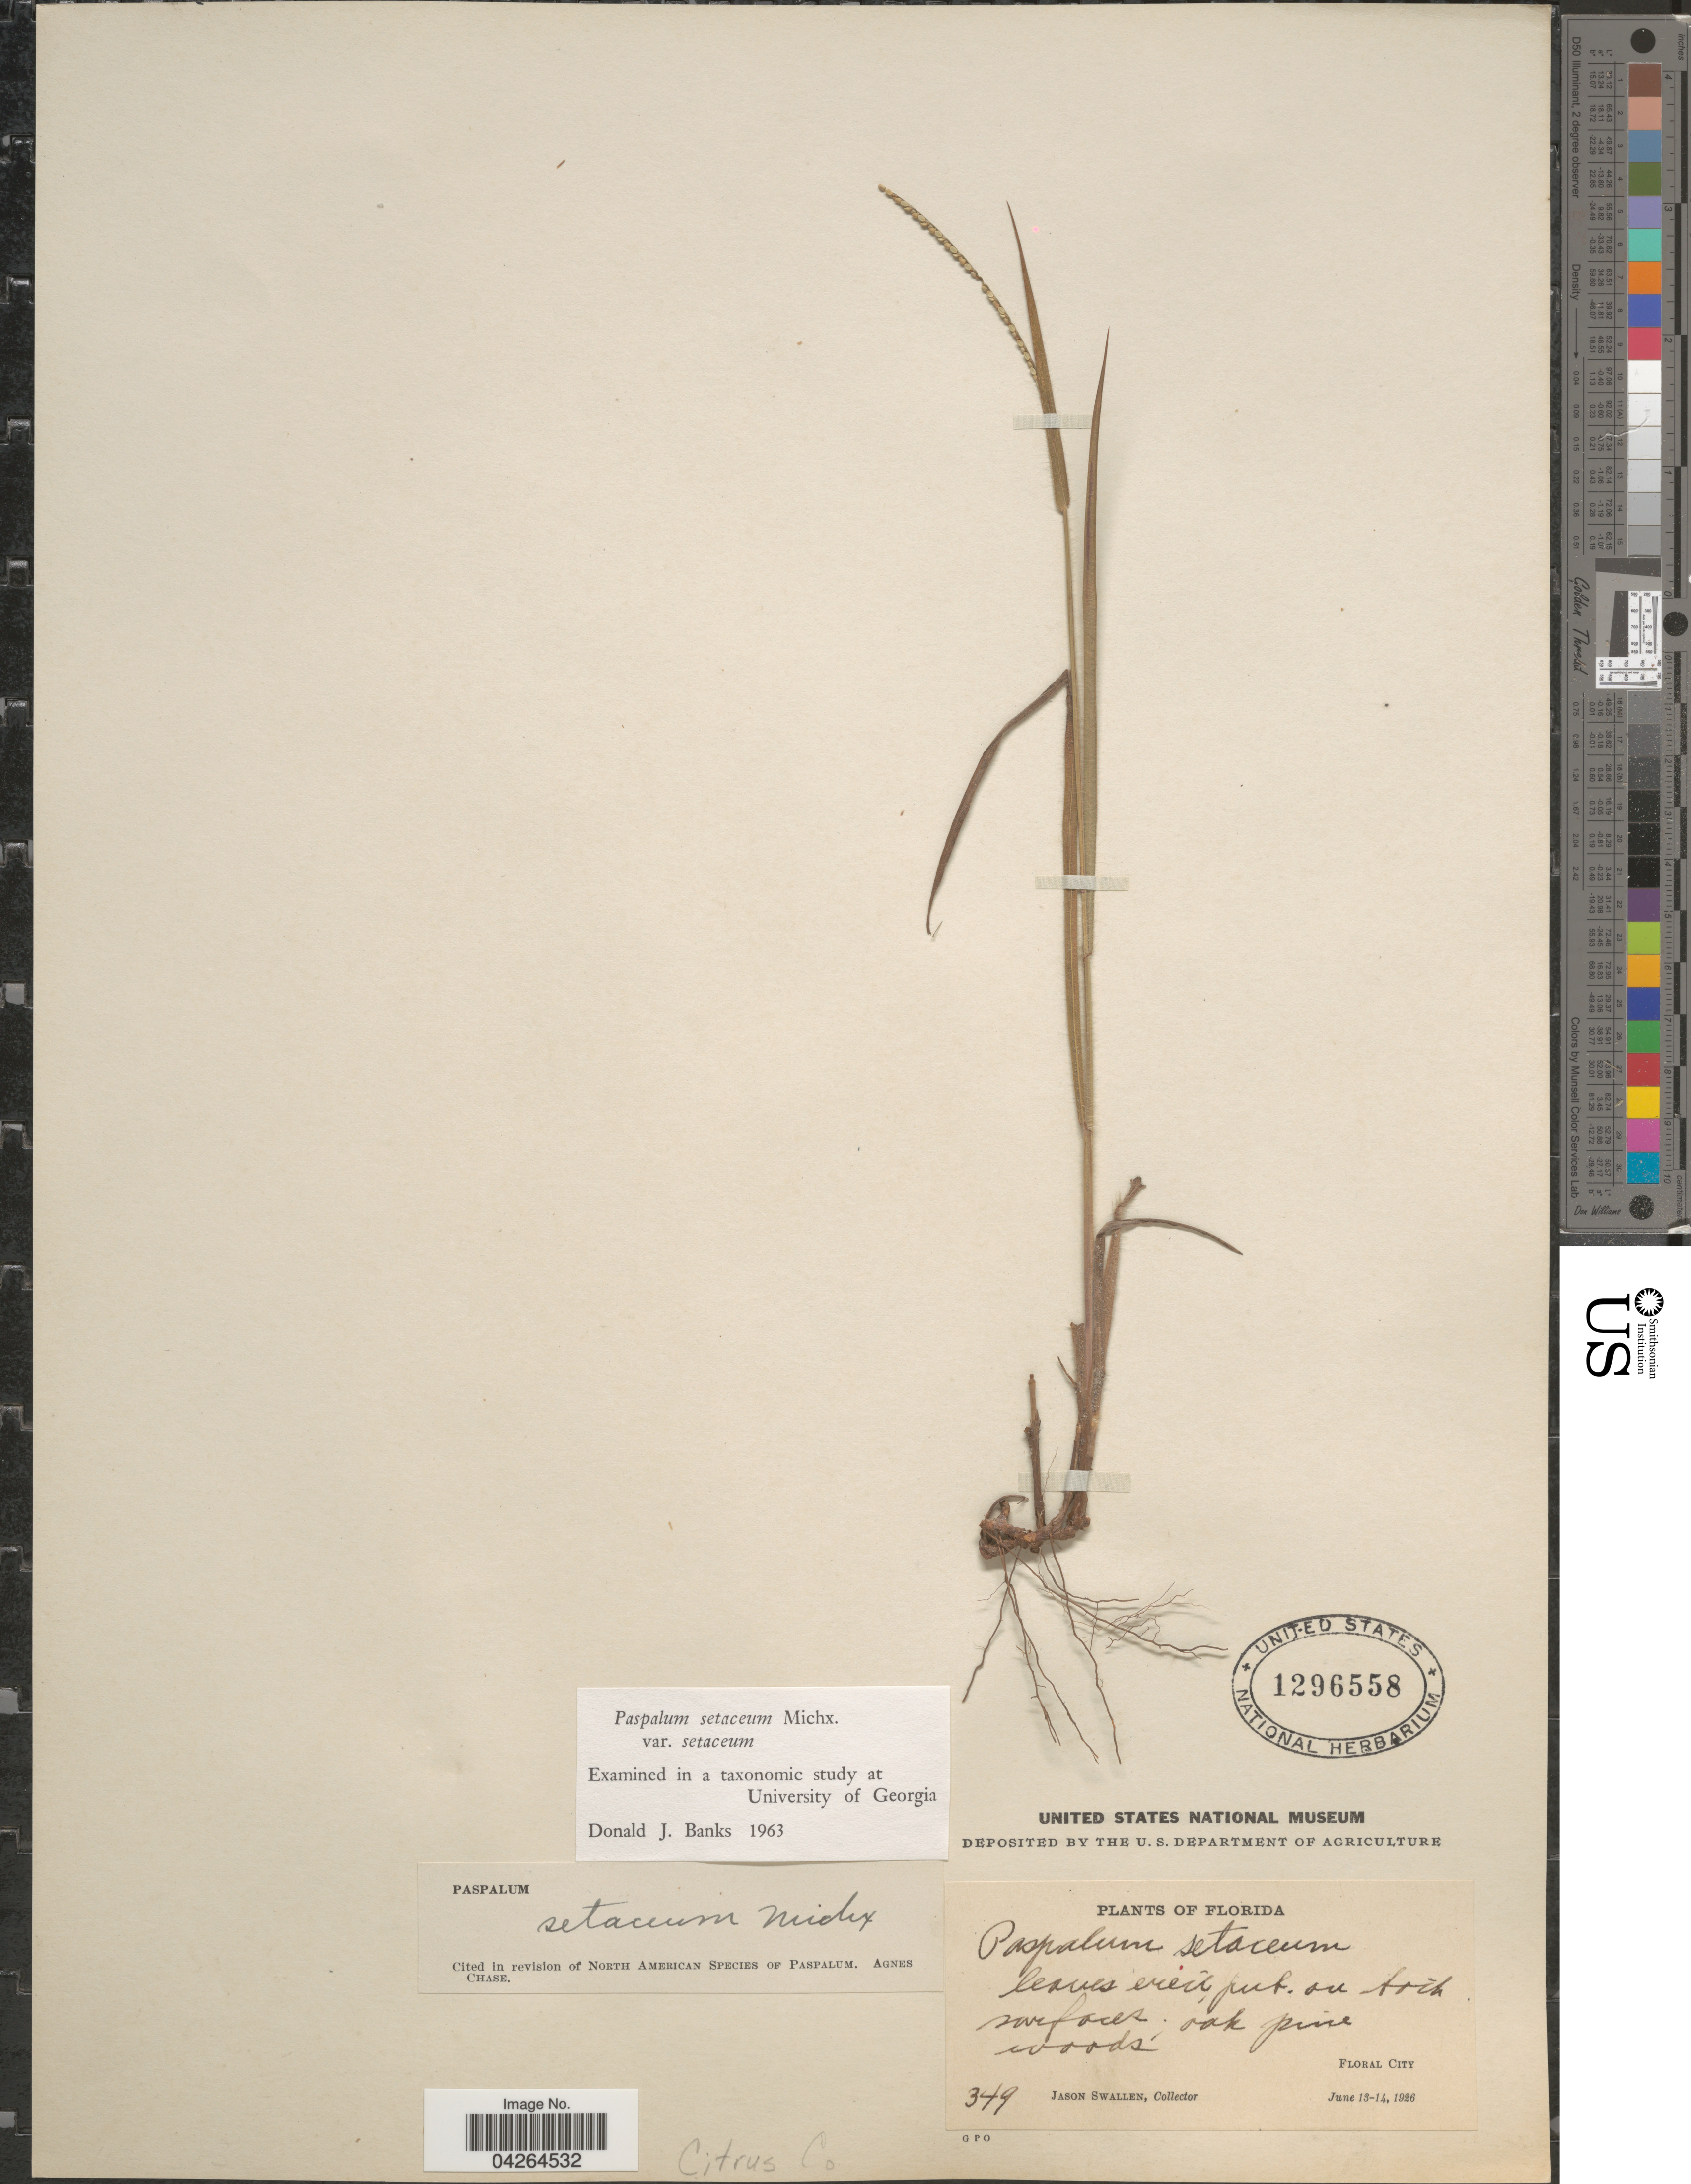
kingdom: Plantae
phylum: Tracheophyta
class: Liliopsida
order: Poales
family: Poaceae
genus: Paspalum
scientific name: Paspalum setaceum var. setaceum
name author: Michx.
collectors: J. R. Swallen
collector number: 349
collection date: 1926-06-13/1926-06-14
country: United States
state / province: Florida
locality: Oak pine woods. Floral City. Citrus Co.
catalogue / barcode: US 1296558